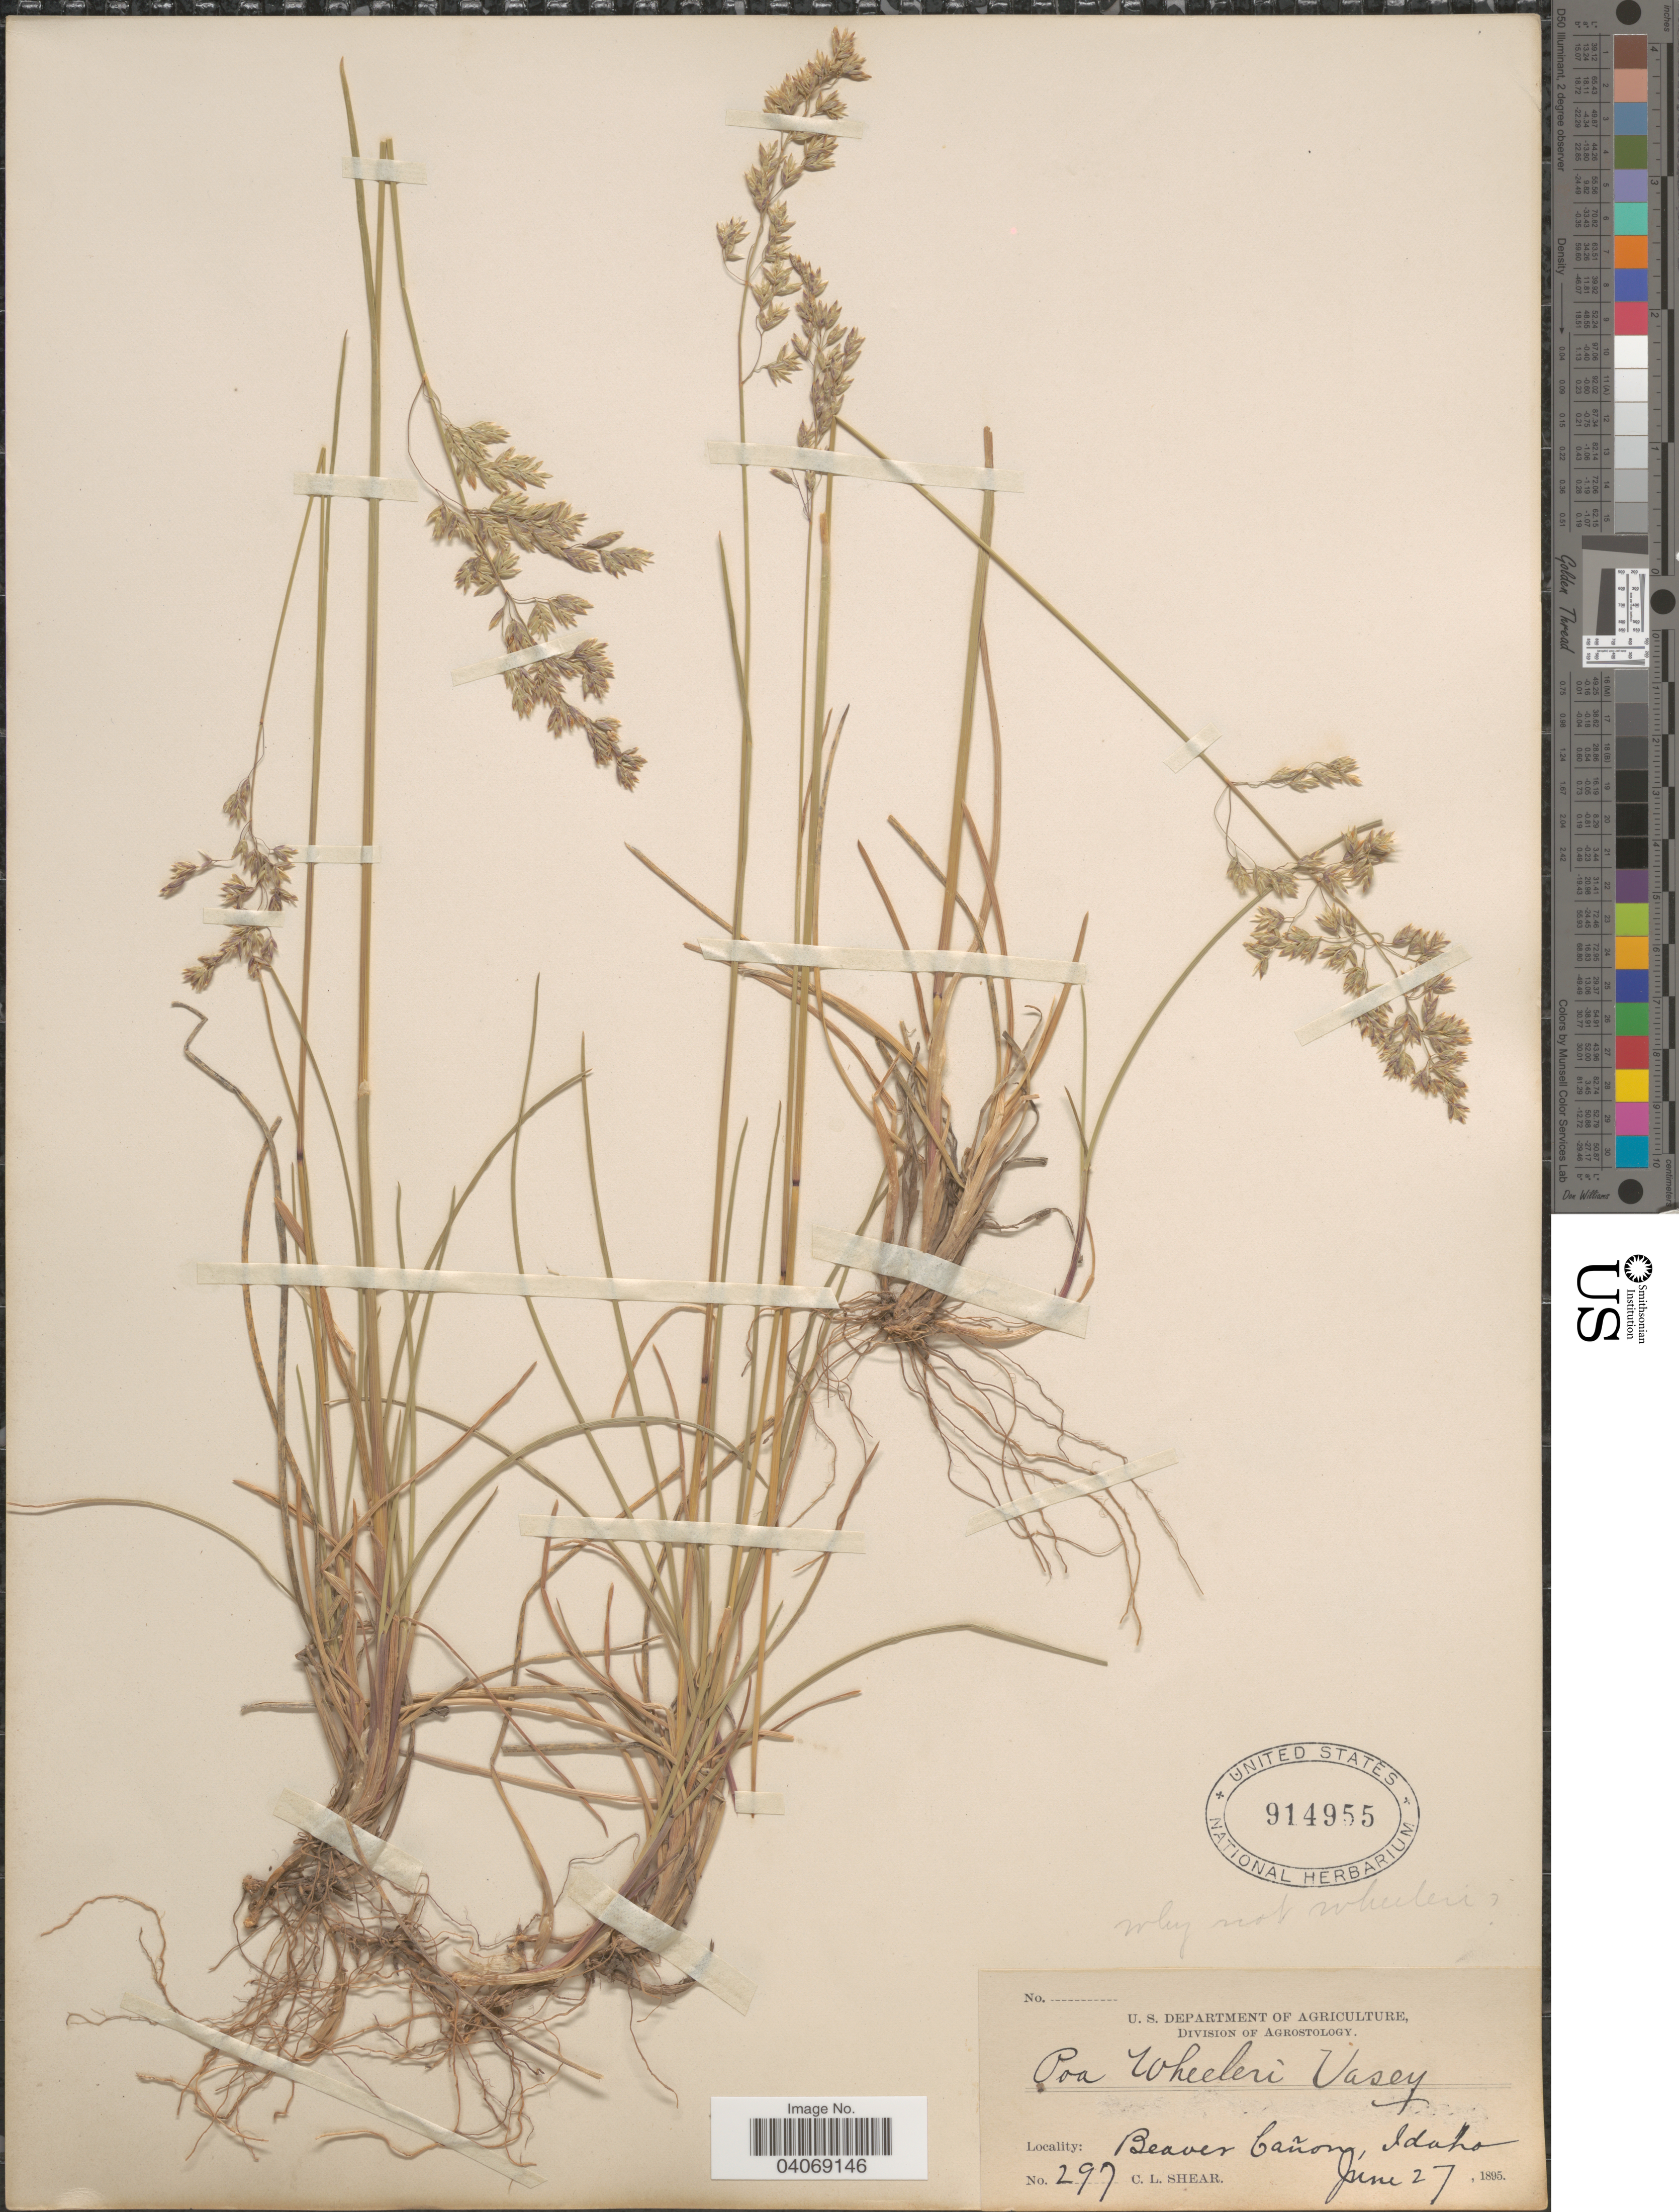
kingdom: Plantae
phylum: Tracheophyta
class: Liliopsida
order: Poales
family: Poaceae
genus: Poa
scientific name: Poa wheeleri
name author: Vasey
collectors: C. L. Shear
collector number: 297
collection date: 1895-06-27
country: United States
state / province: Idaho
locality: Beaver Cañon.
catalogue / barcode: US 914955